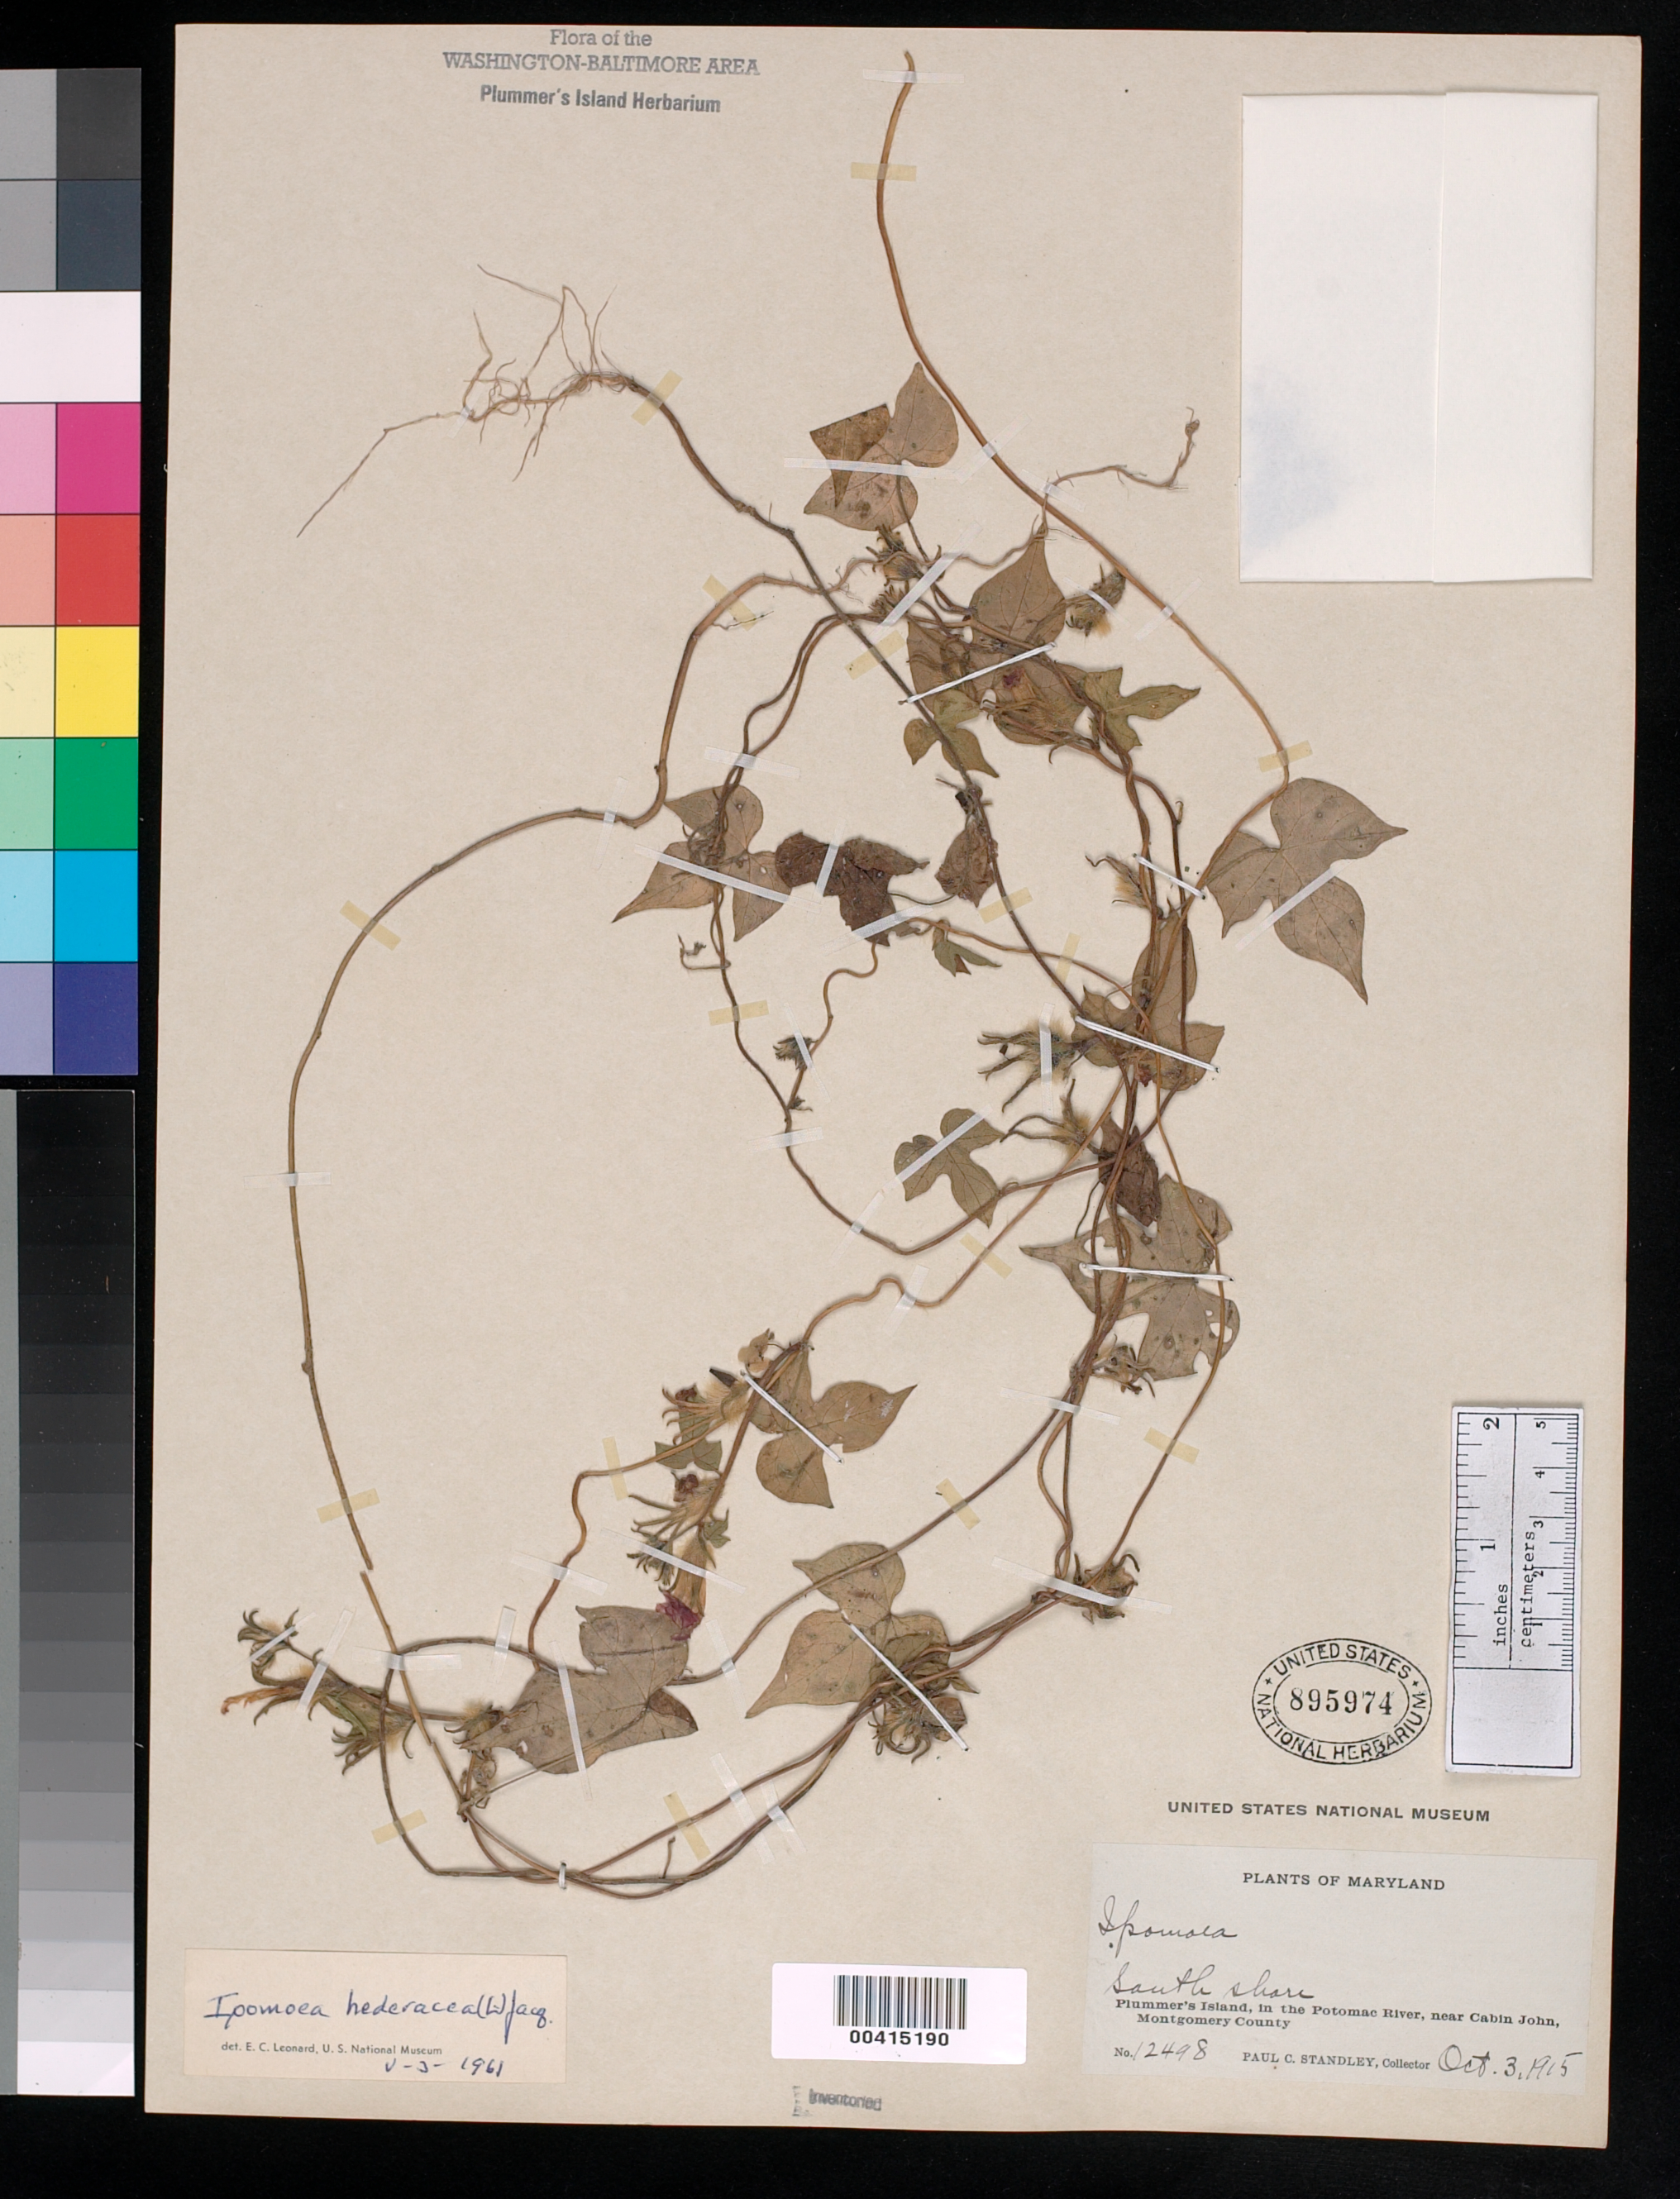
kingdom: Plantae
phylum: Tracheophyta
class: Magnoliopsida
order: Solanales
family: Convolvulaceae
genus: Ipomoea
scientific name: Ipomoea hederacea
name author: Jacq.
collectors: P. C. Standley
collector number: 12498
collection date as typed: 03 Oct 1915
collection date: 1915-10-03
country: United States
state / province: Maryland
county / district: Montgomery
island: Plummers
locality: Plummer's Island; south shore C. & O. Canal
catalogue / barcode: US 895974